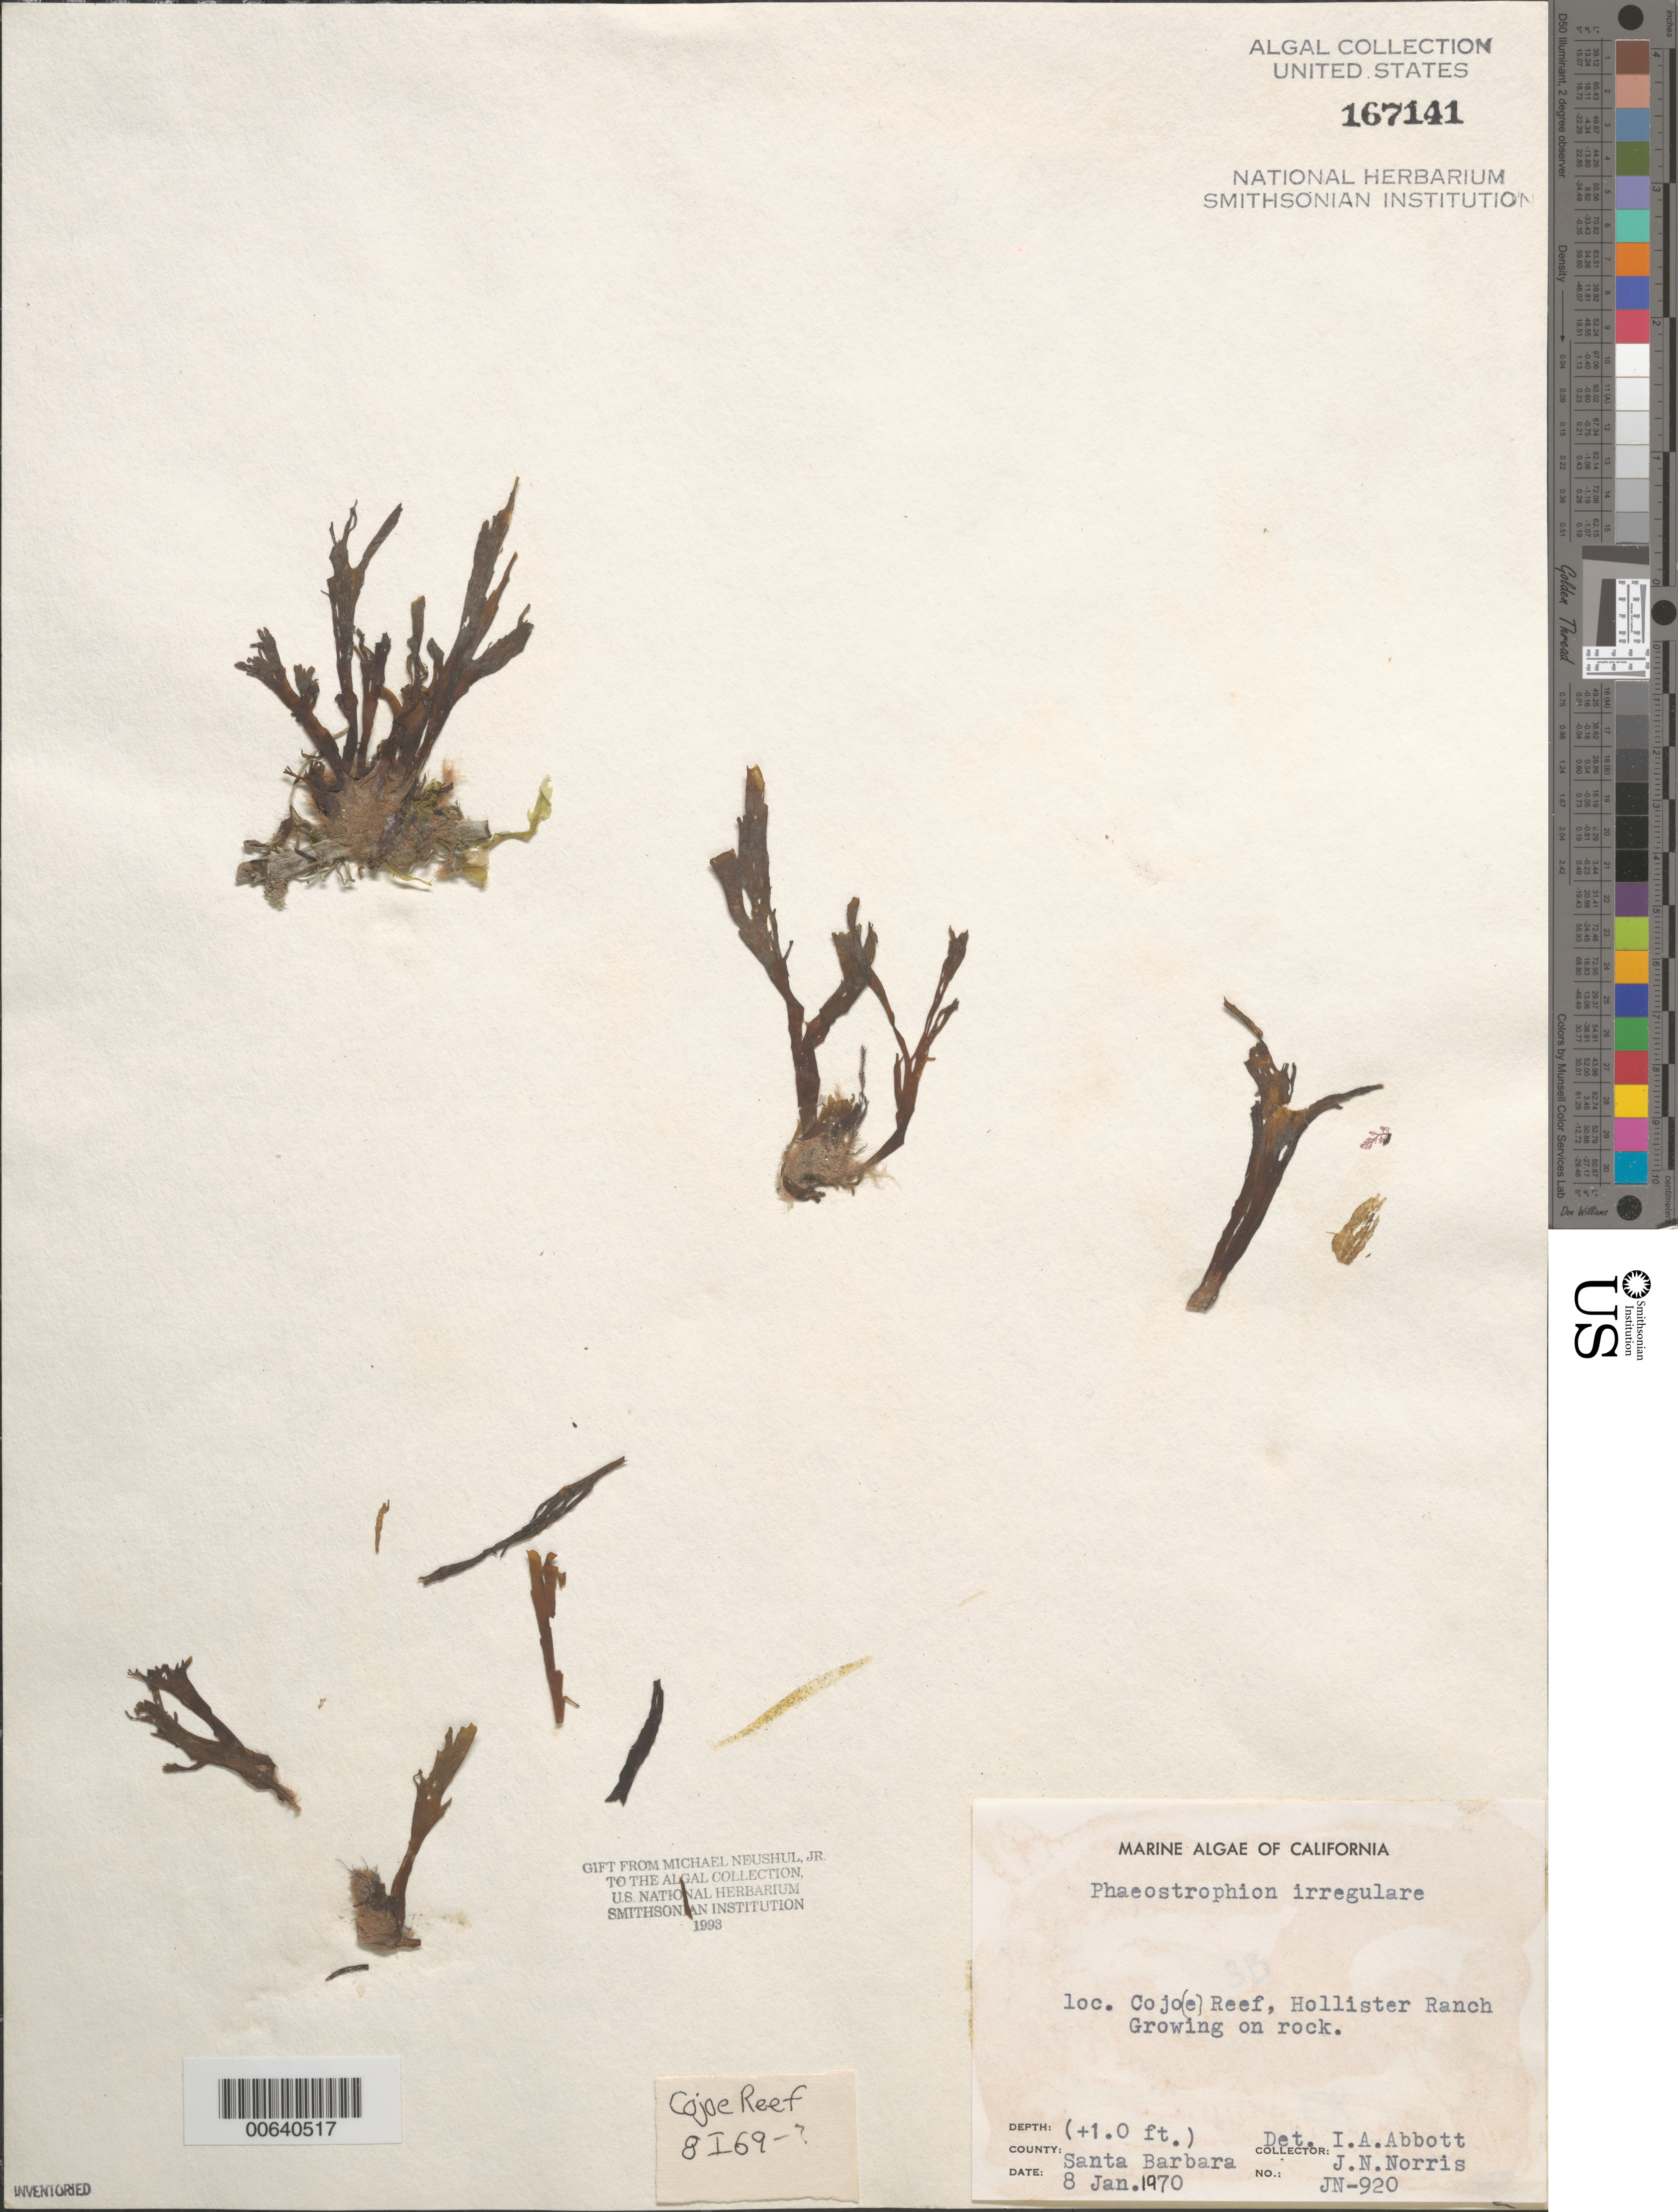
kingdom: Chromista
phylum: Ochrophyta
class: Phaeophyceae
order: Laminariales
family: Laminariaceae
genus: Phaeostrophion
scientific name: Phaeostrophion irregulare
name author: Setch. & N.L. Gardner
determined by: Abbott, Isabella A.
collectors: J. N. Norris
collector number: JN-920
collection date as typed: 08 Jan 1970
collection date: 1970-01-08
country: United States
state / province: California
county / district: Santa Barbara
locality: Cojo Reef, Hollister Ranch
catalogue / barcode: US 167141